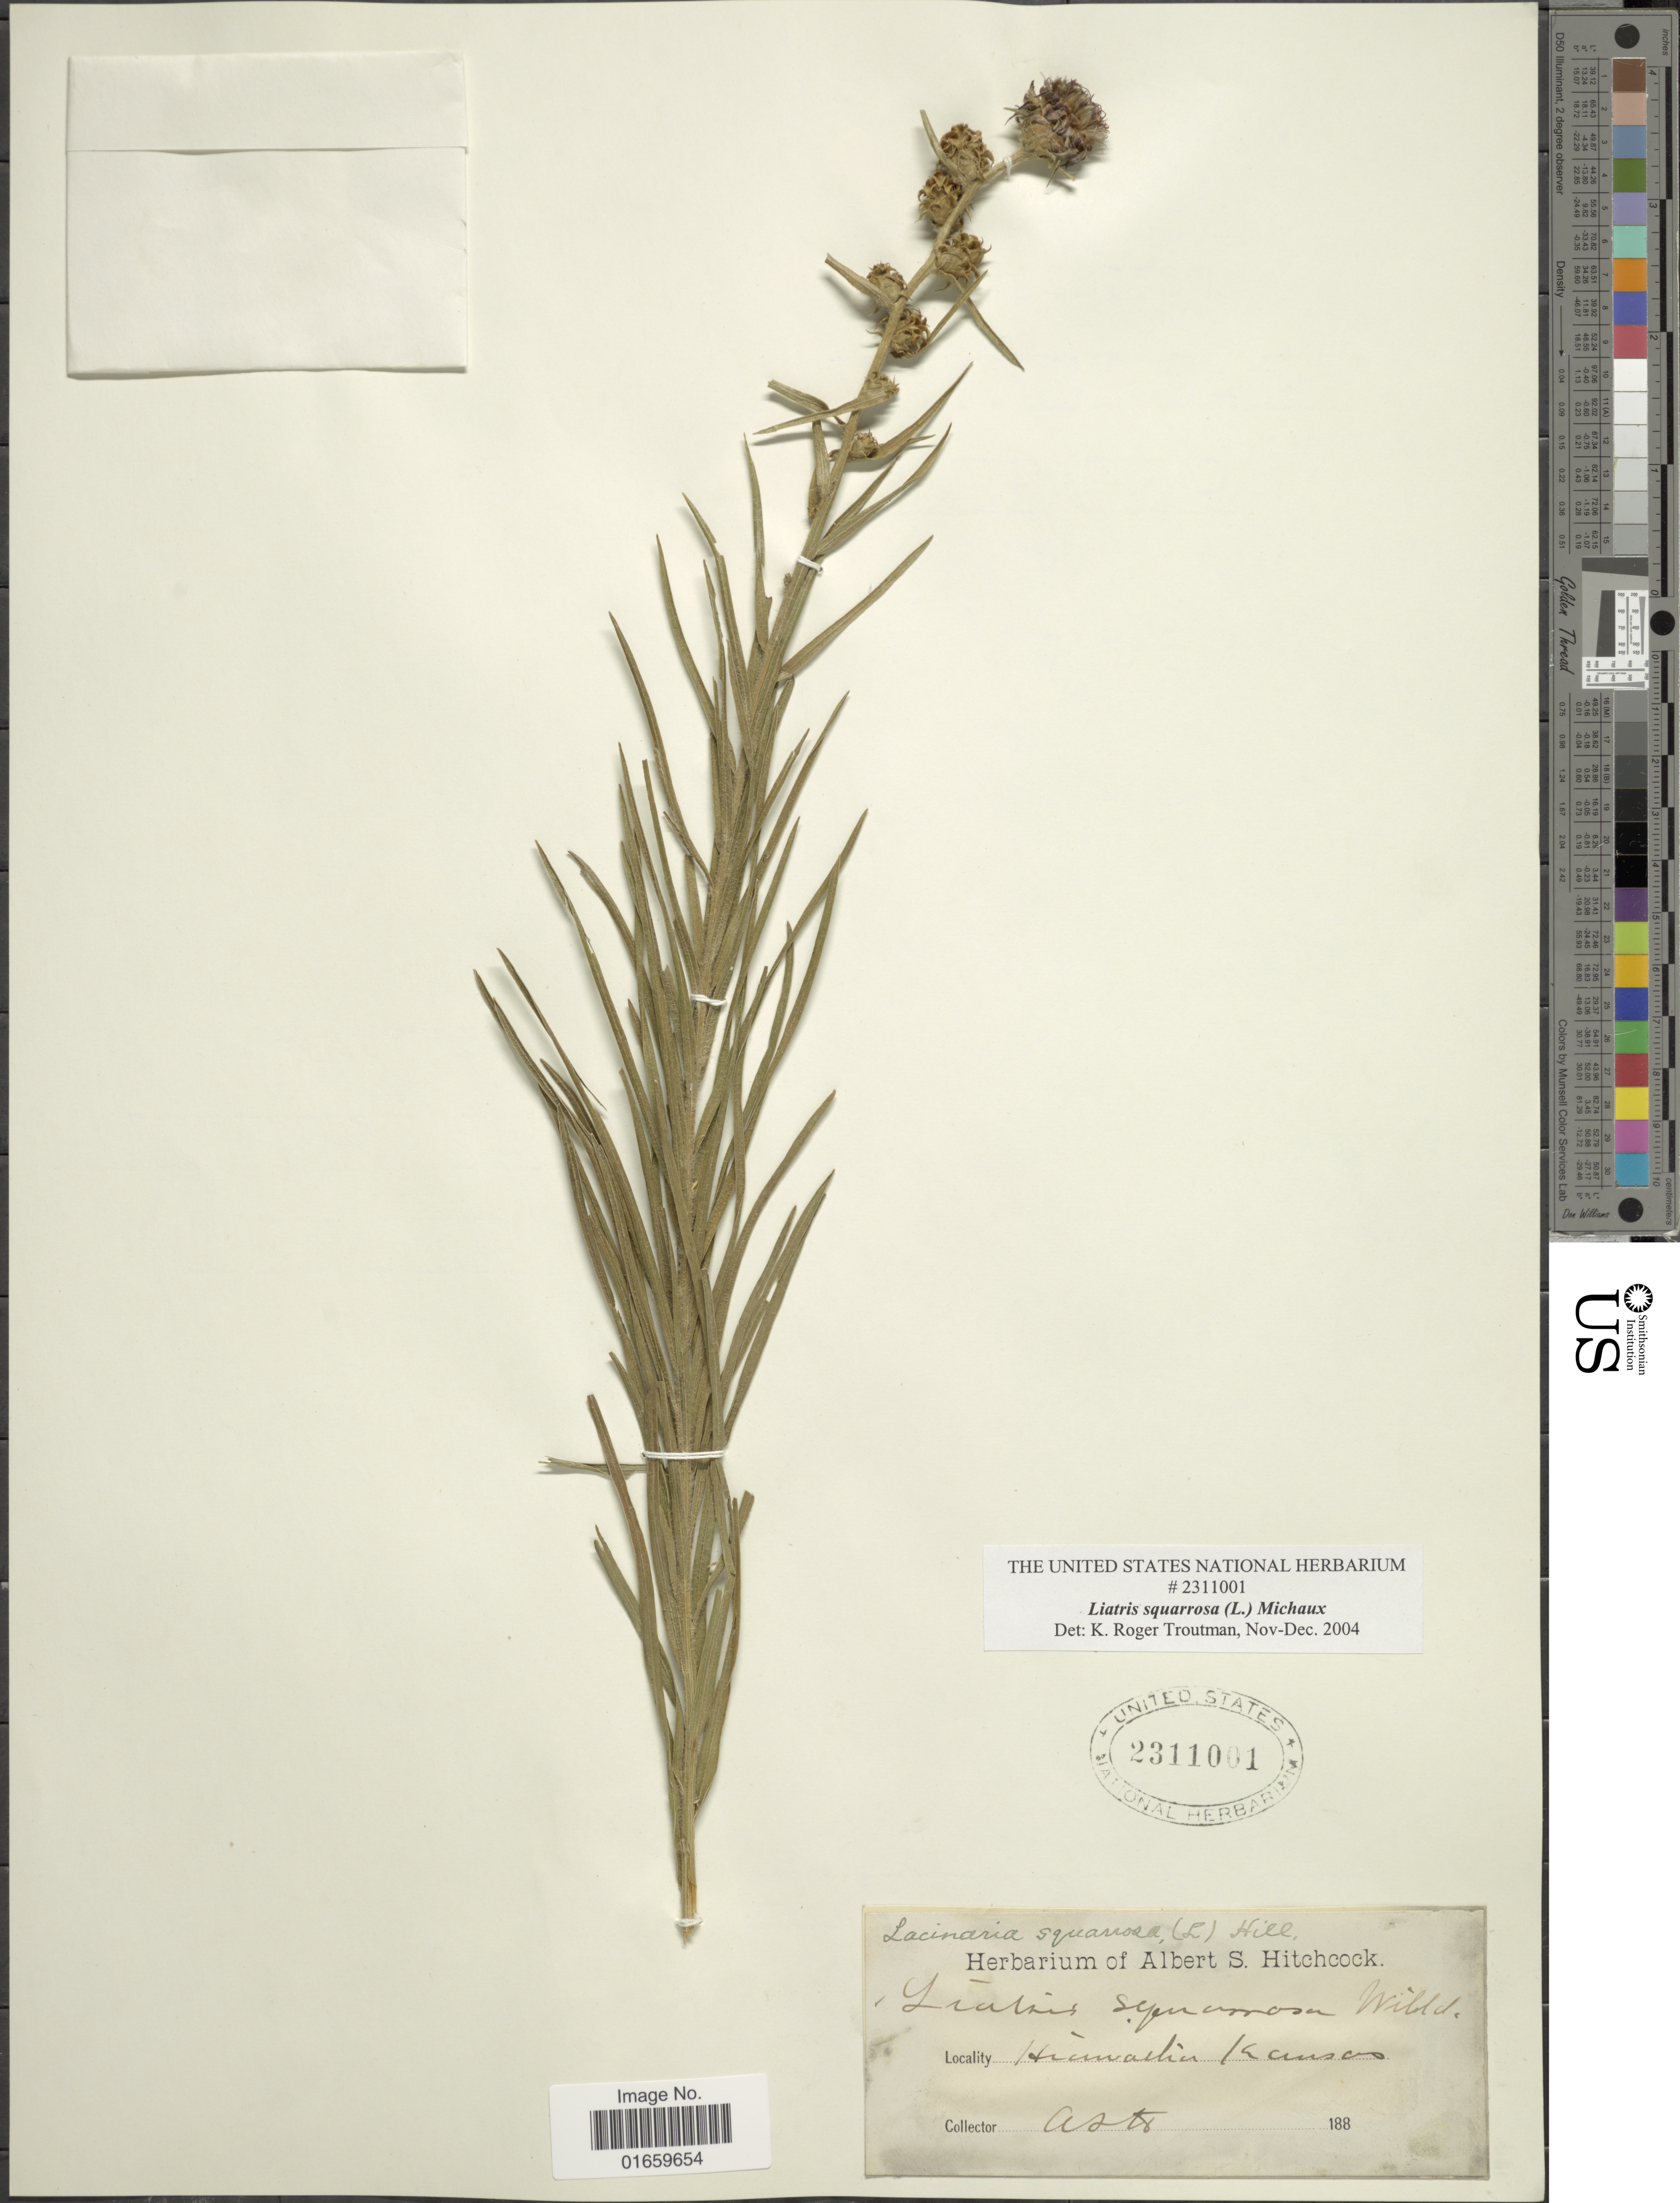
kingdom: Plantae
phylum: Tracheophyta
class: Magnoliopsida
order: Asterales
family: Asteraceae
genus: Liatris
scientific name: Liatris squarrosa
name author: (L.) Michx.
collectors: A. S. Hitchcock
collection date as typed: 188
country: United States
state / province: Kansas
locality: Himanshu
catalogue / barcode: US 2311001